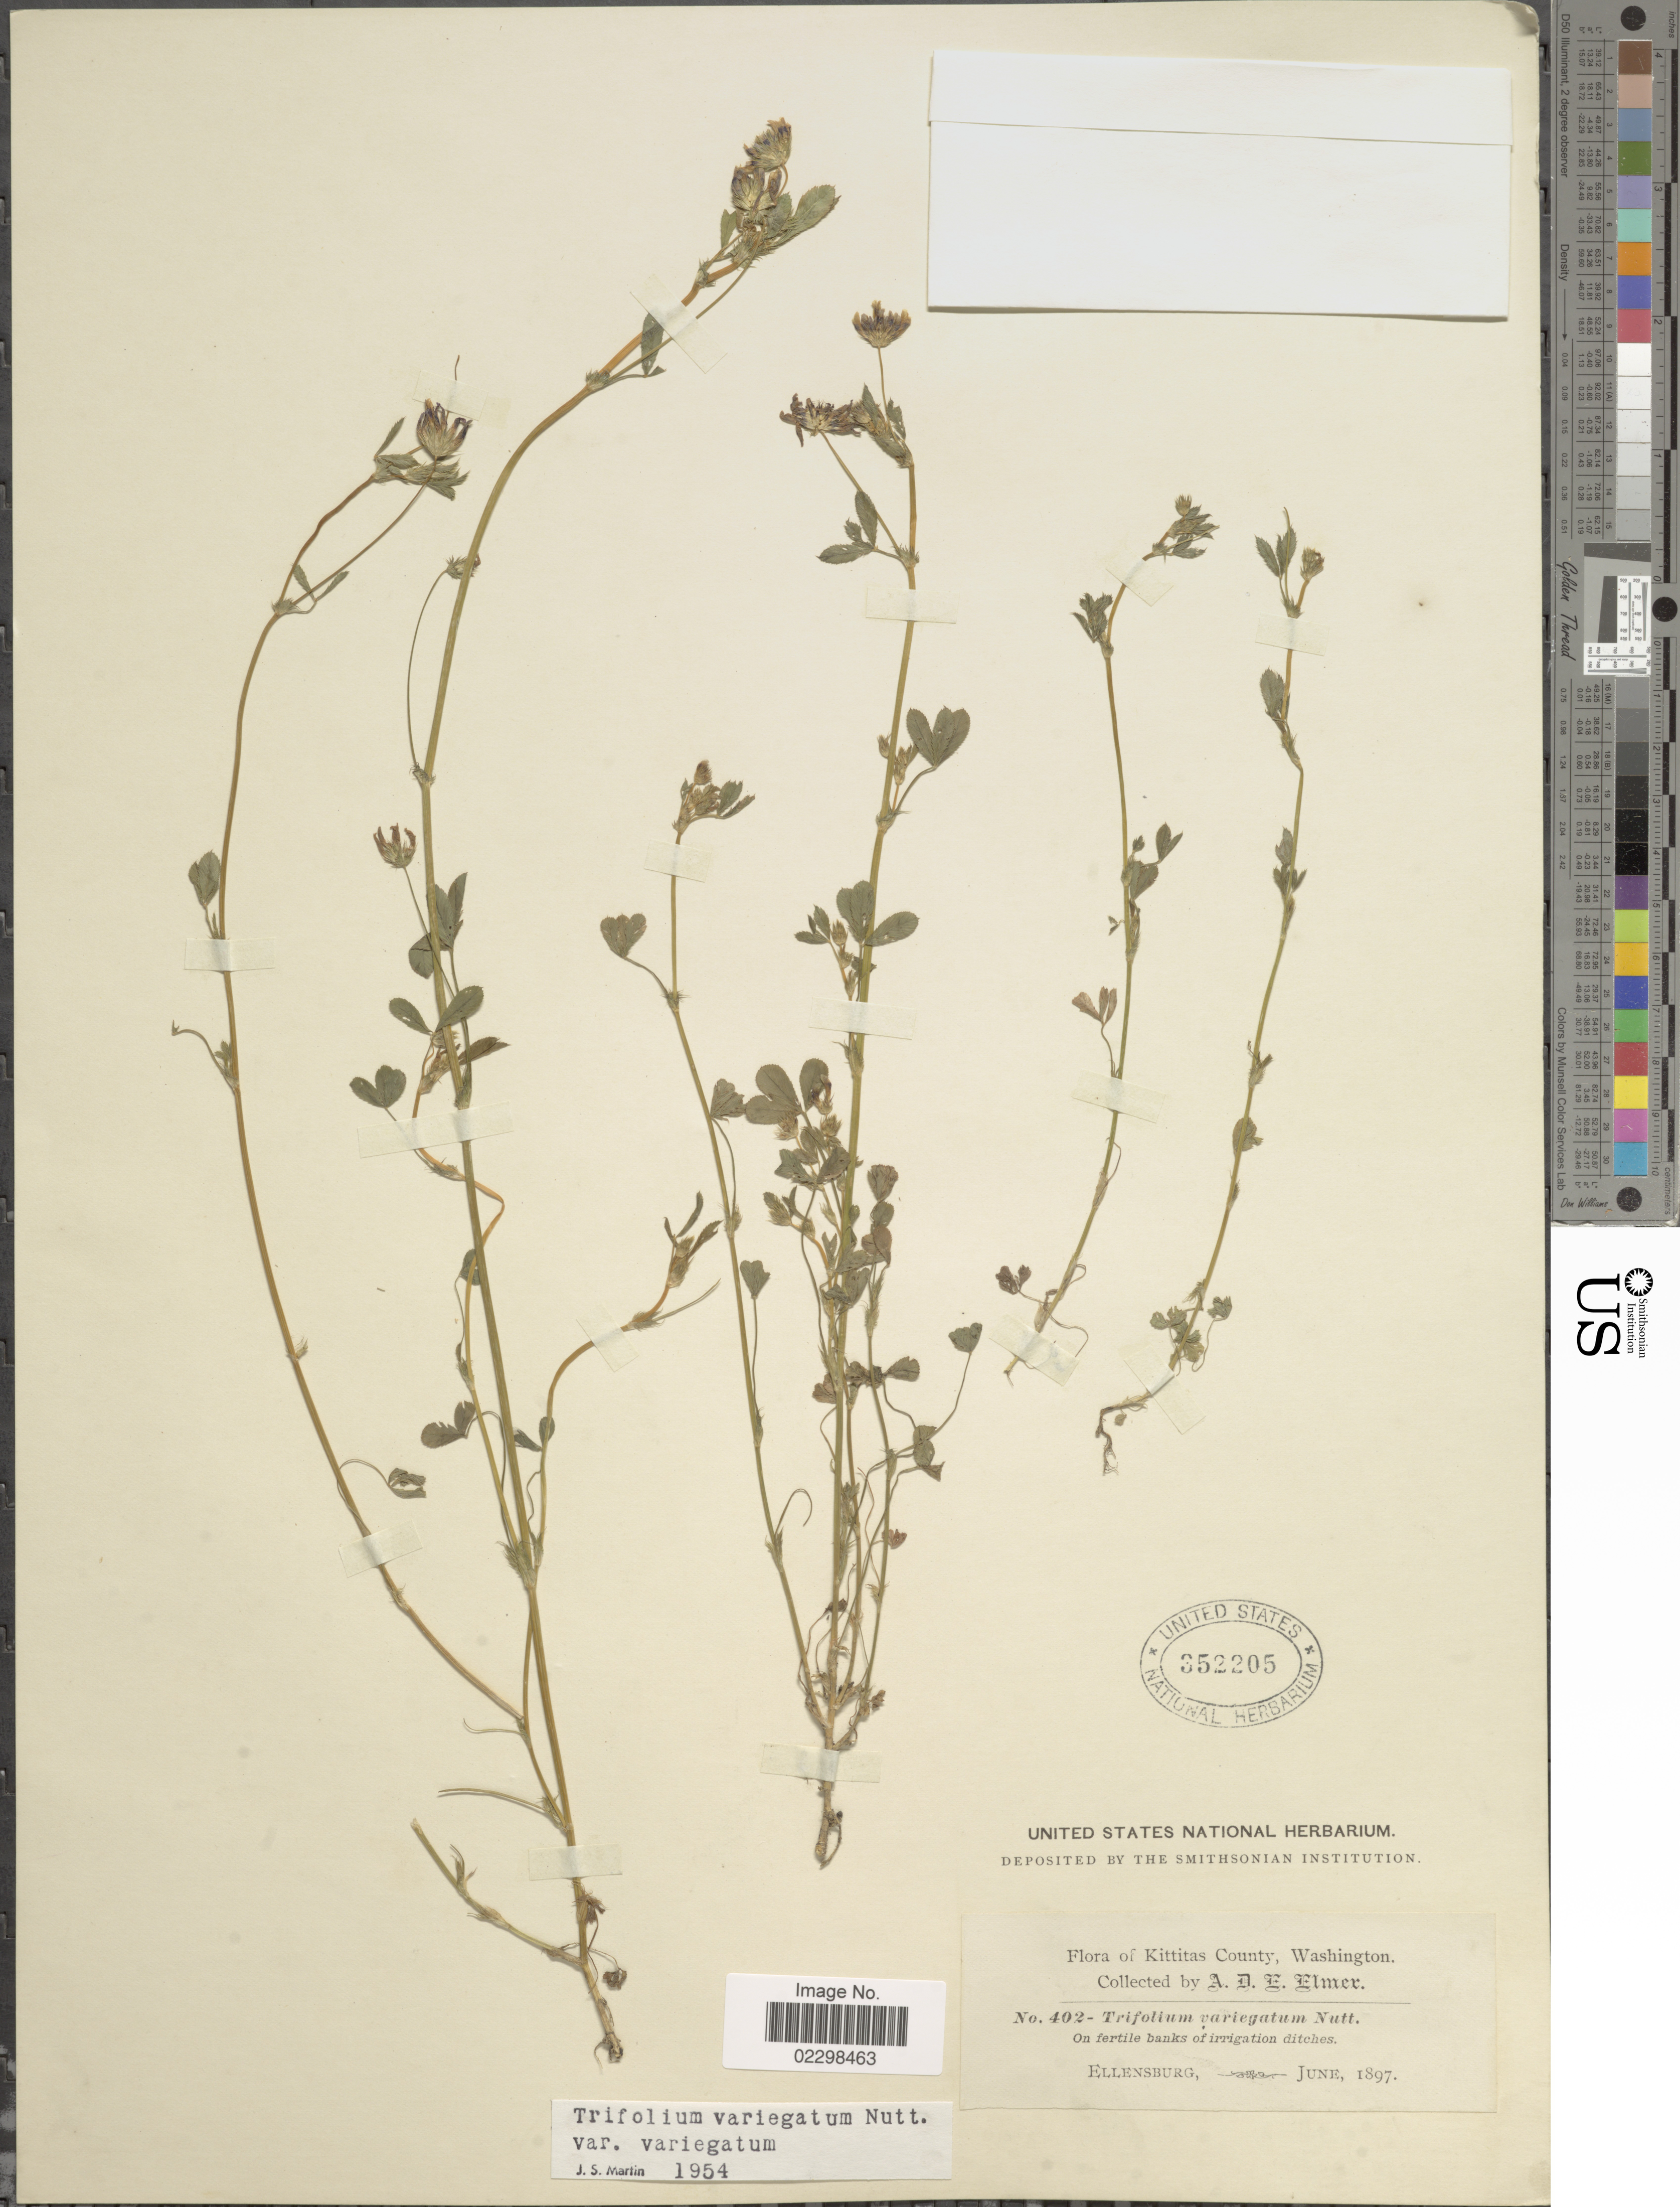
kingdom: Plantae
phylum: Tracheophyta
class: Magnoliopsida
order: Fabales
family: Fabaceae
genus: Trifolium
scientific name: Trifolium variegatum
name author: Nutt.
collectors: A. D. E. Elmer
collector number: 402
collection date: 1897-06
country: United States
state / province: Washington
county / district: Kittitas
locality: Kittitas County, Ellensburg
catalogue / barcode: US 352205